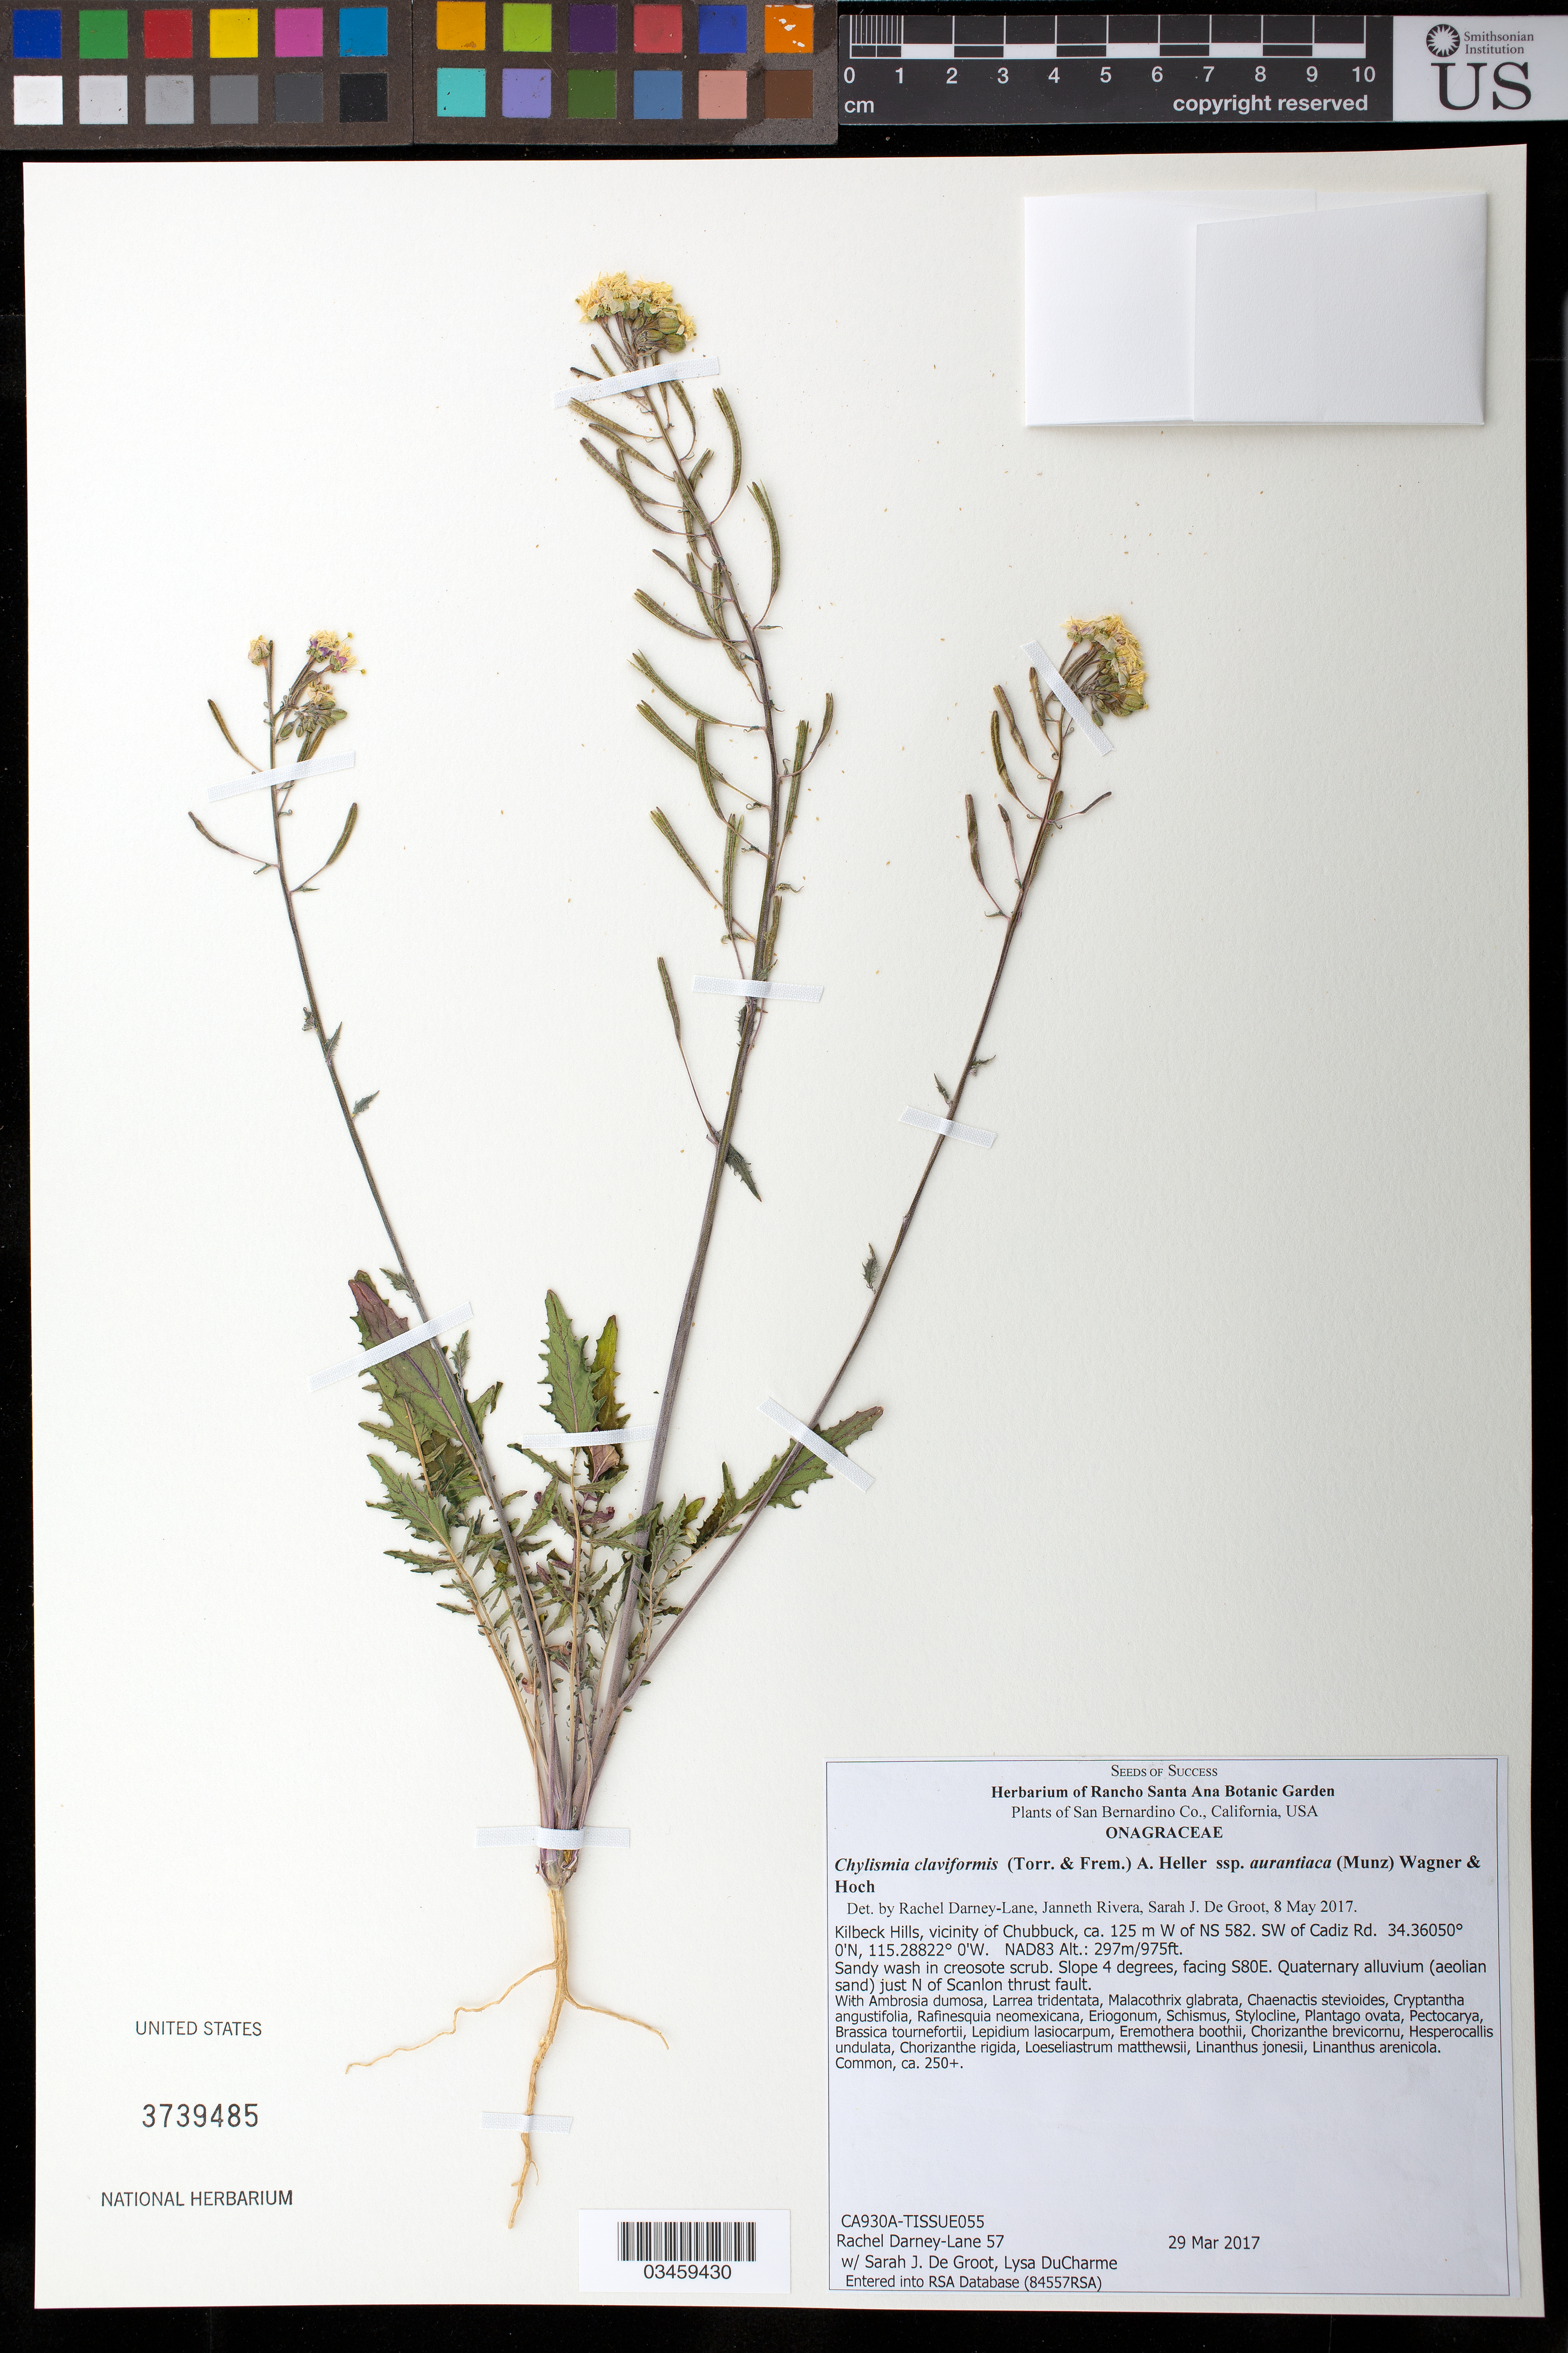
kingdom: Plantae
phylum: Tracheophyta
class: Magnoliopsida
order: Myrtales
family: Onagraceae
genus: Chylismia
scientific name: Chylismia claviformis subsp. aurantiaca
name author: (Munz) W.L. Wagner & Hoch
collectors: R. Darney-Lane & S. De Groot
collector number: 57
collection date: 2017-03-29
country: United States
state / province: California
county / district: San Bernardino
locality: Kilbeck Hills, vicinity of Chubbuck, 125 m W of NS 582, SW of Cadiz Rd.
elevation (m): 297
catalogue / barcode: US 3739485